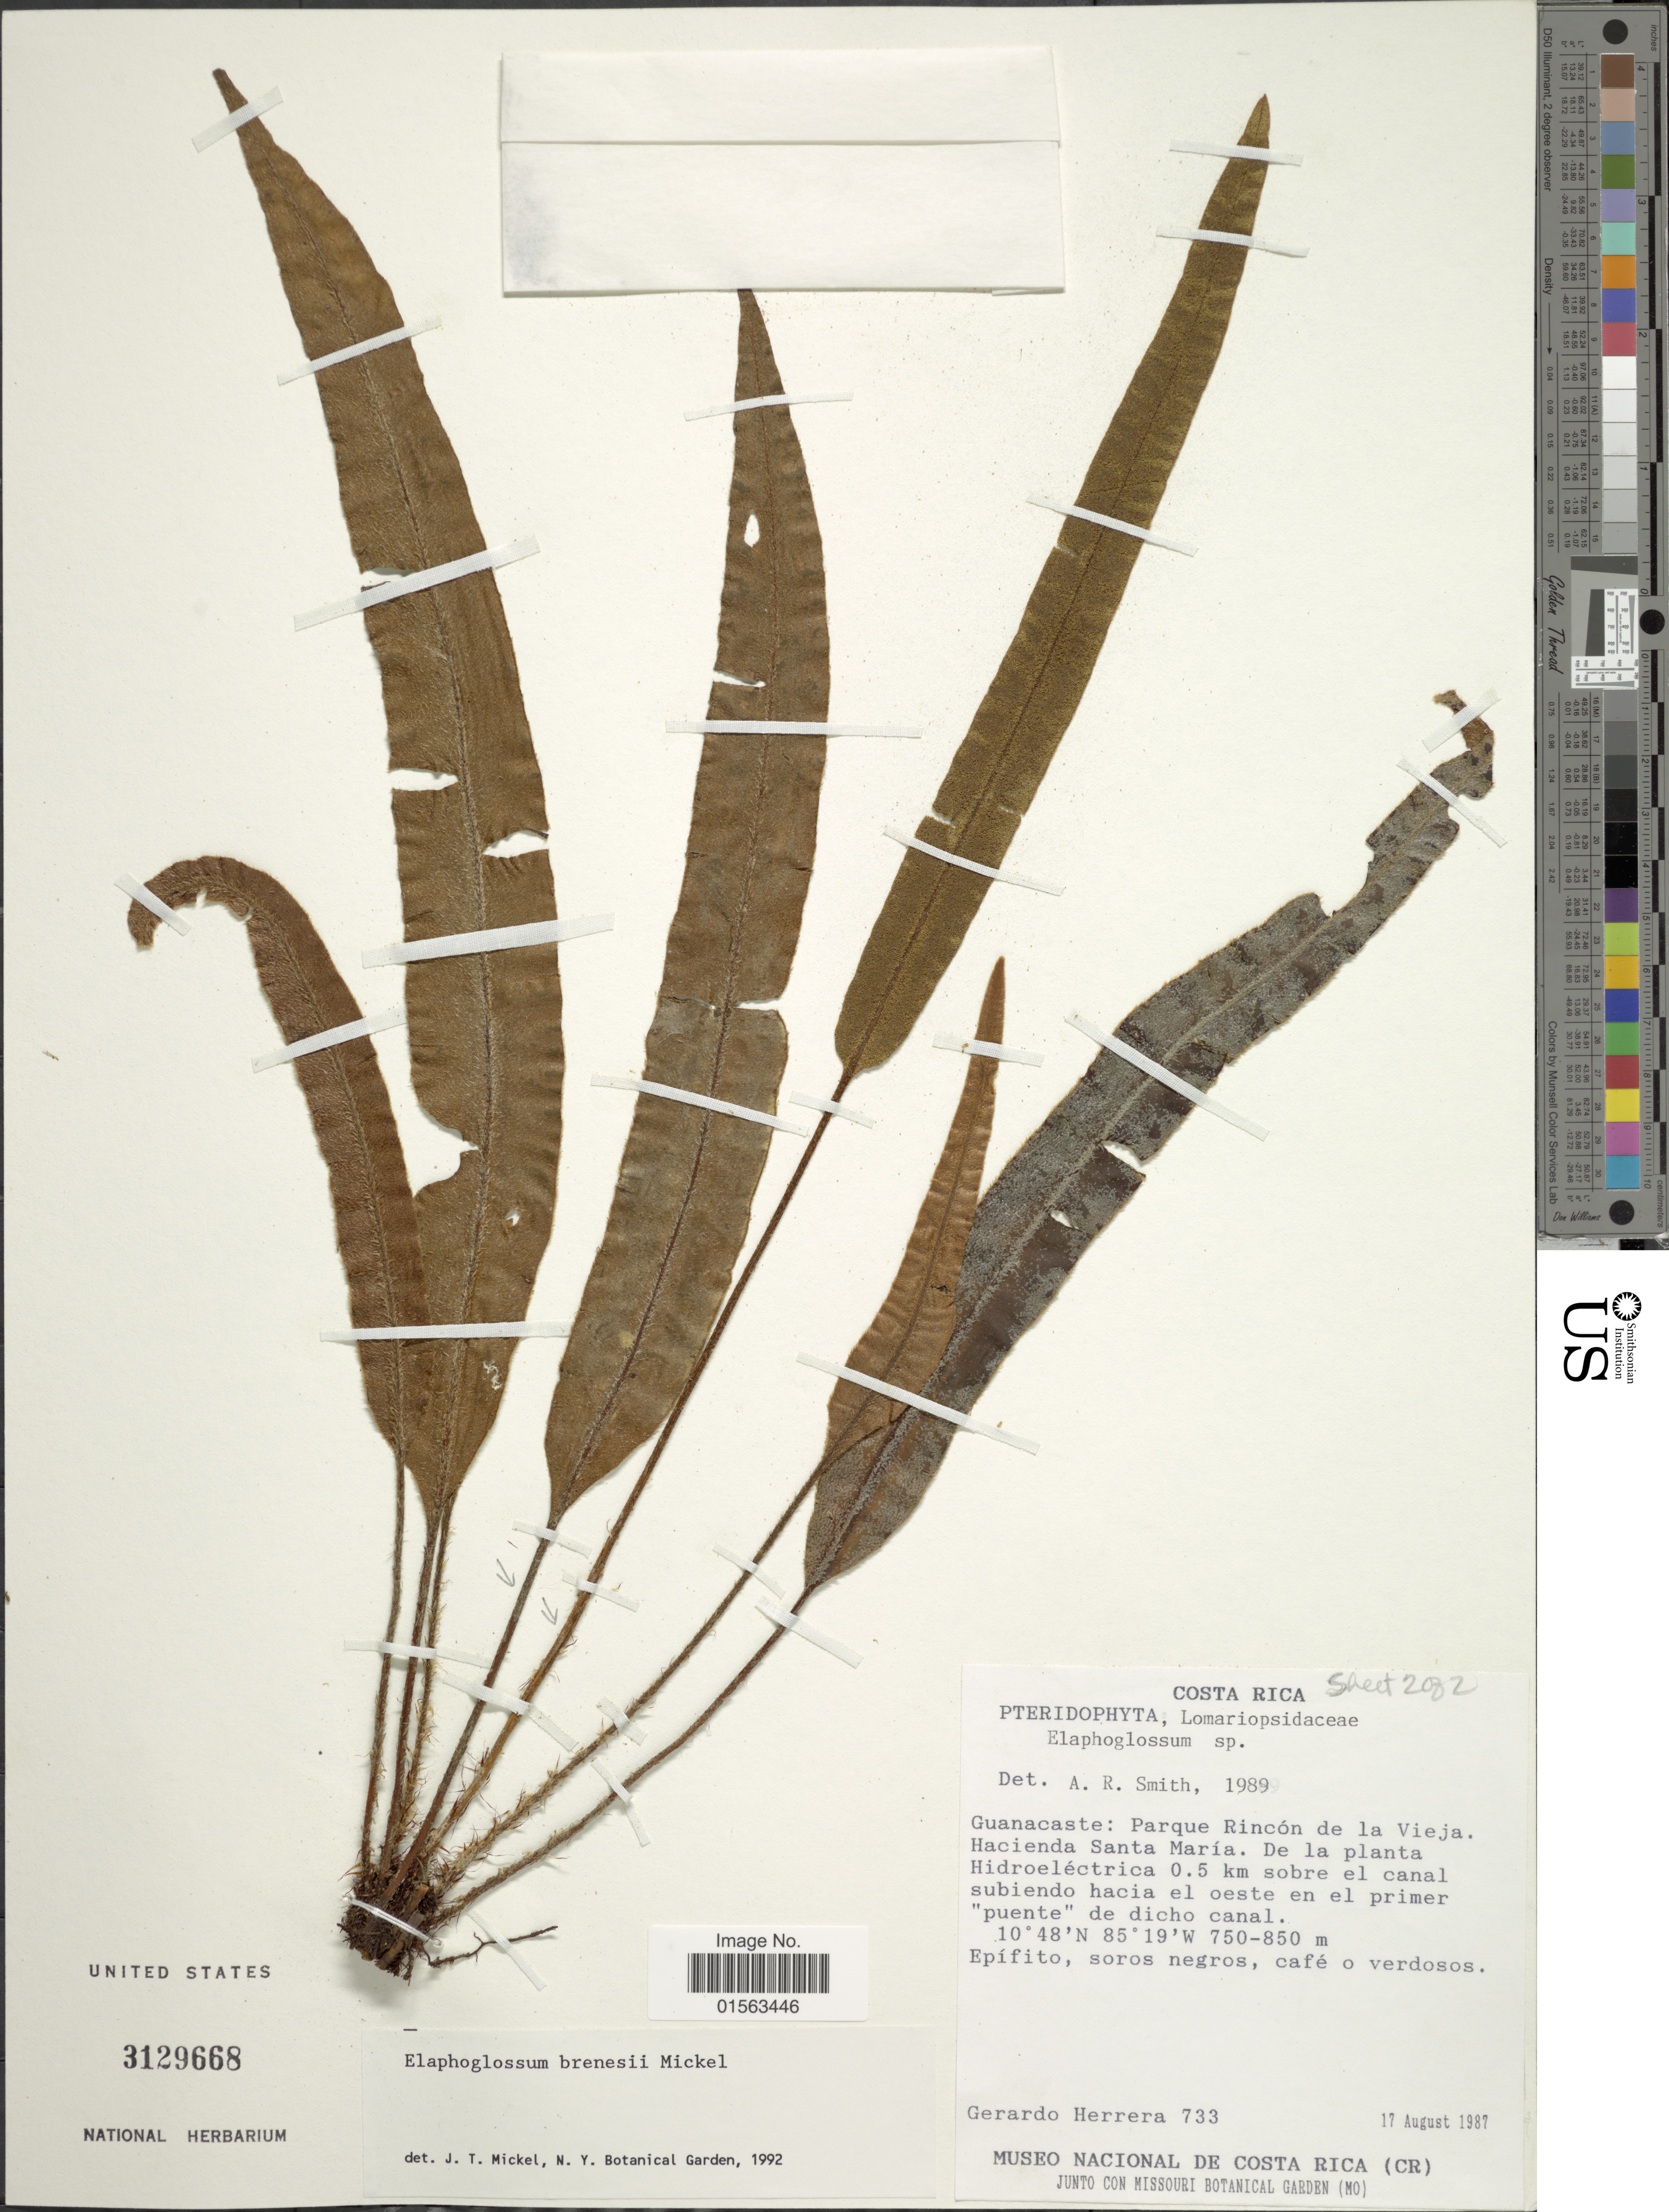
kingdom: Plantae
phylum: Tracheophyta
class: Polypodiopsida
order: Polypodiales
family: Dryopteridaceae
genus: Elaphoglossum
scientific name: Elaphoglossum brenesii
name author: Mickel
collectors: G. Herrera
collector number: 733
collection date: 1987-08-17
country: Costa Rica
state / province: Guanacaste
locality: Guanacaste: Parque Rincon de la Vieja, Hacienda Santa Maria, de la planta Hidroelectrica 0.5 km sobre el canal subiendo hacia el oeste en el primer puentede dicho canal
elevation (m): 750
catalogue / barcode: US 3129668